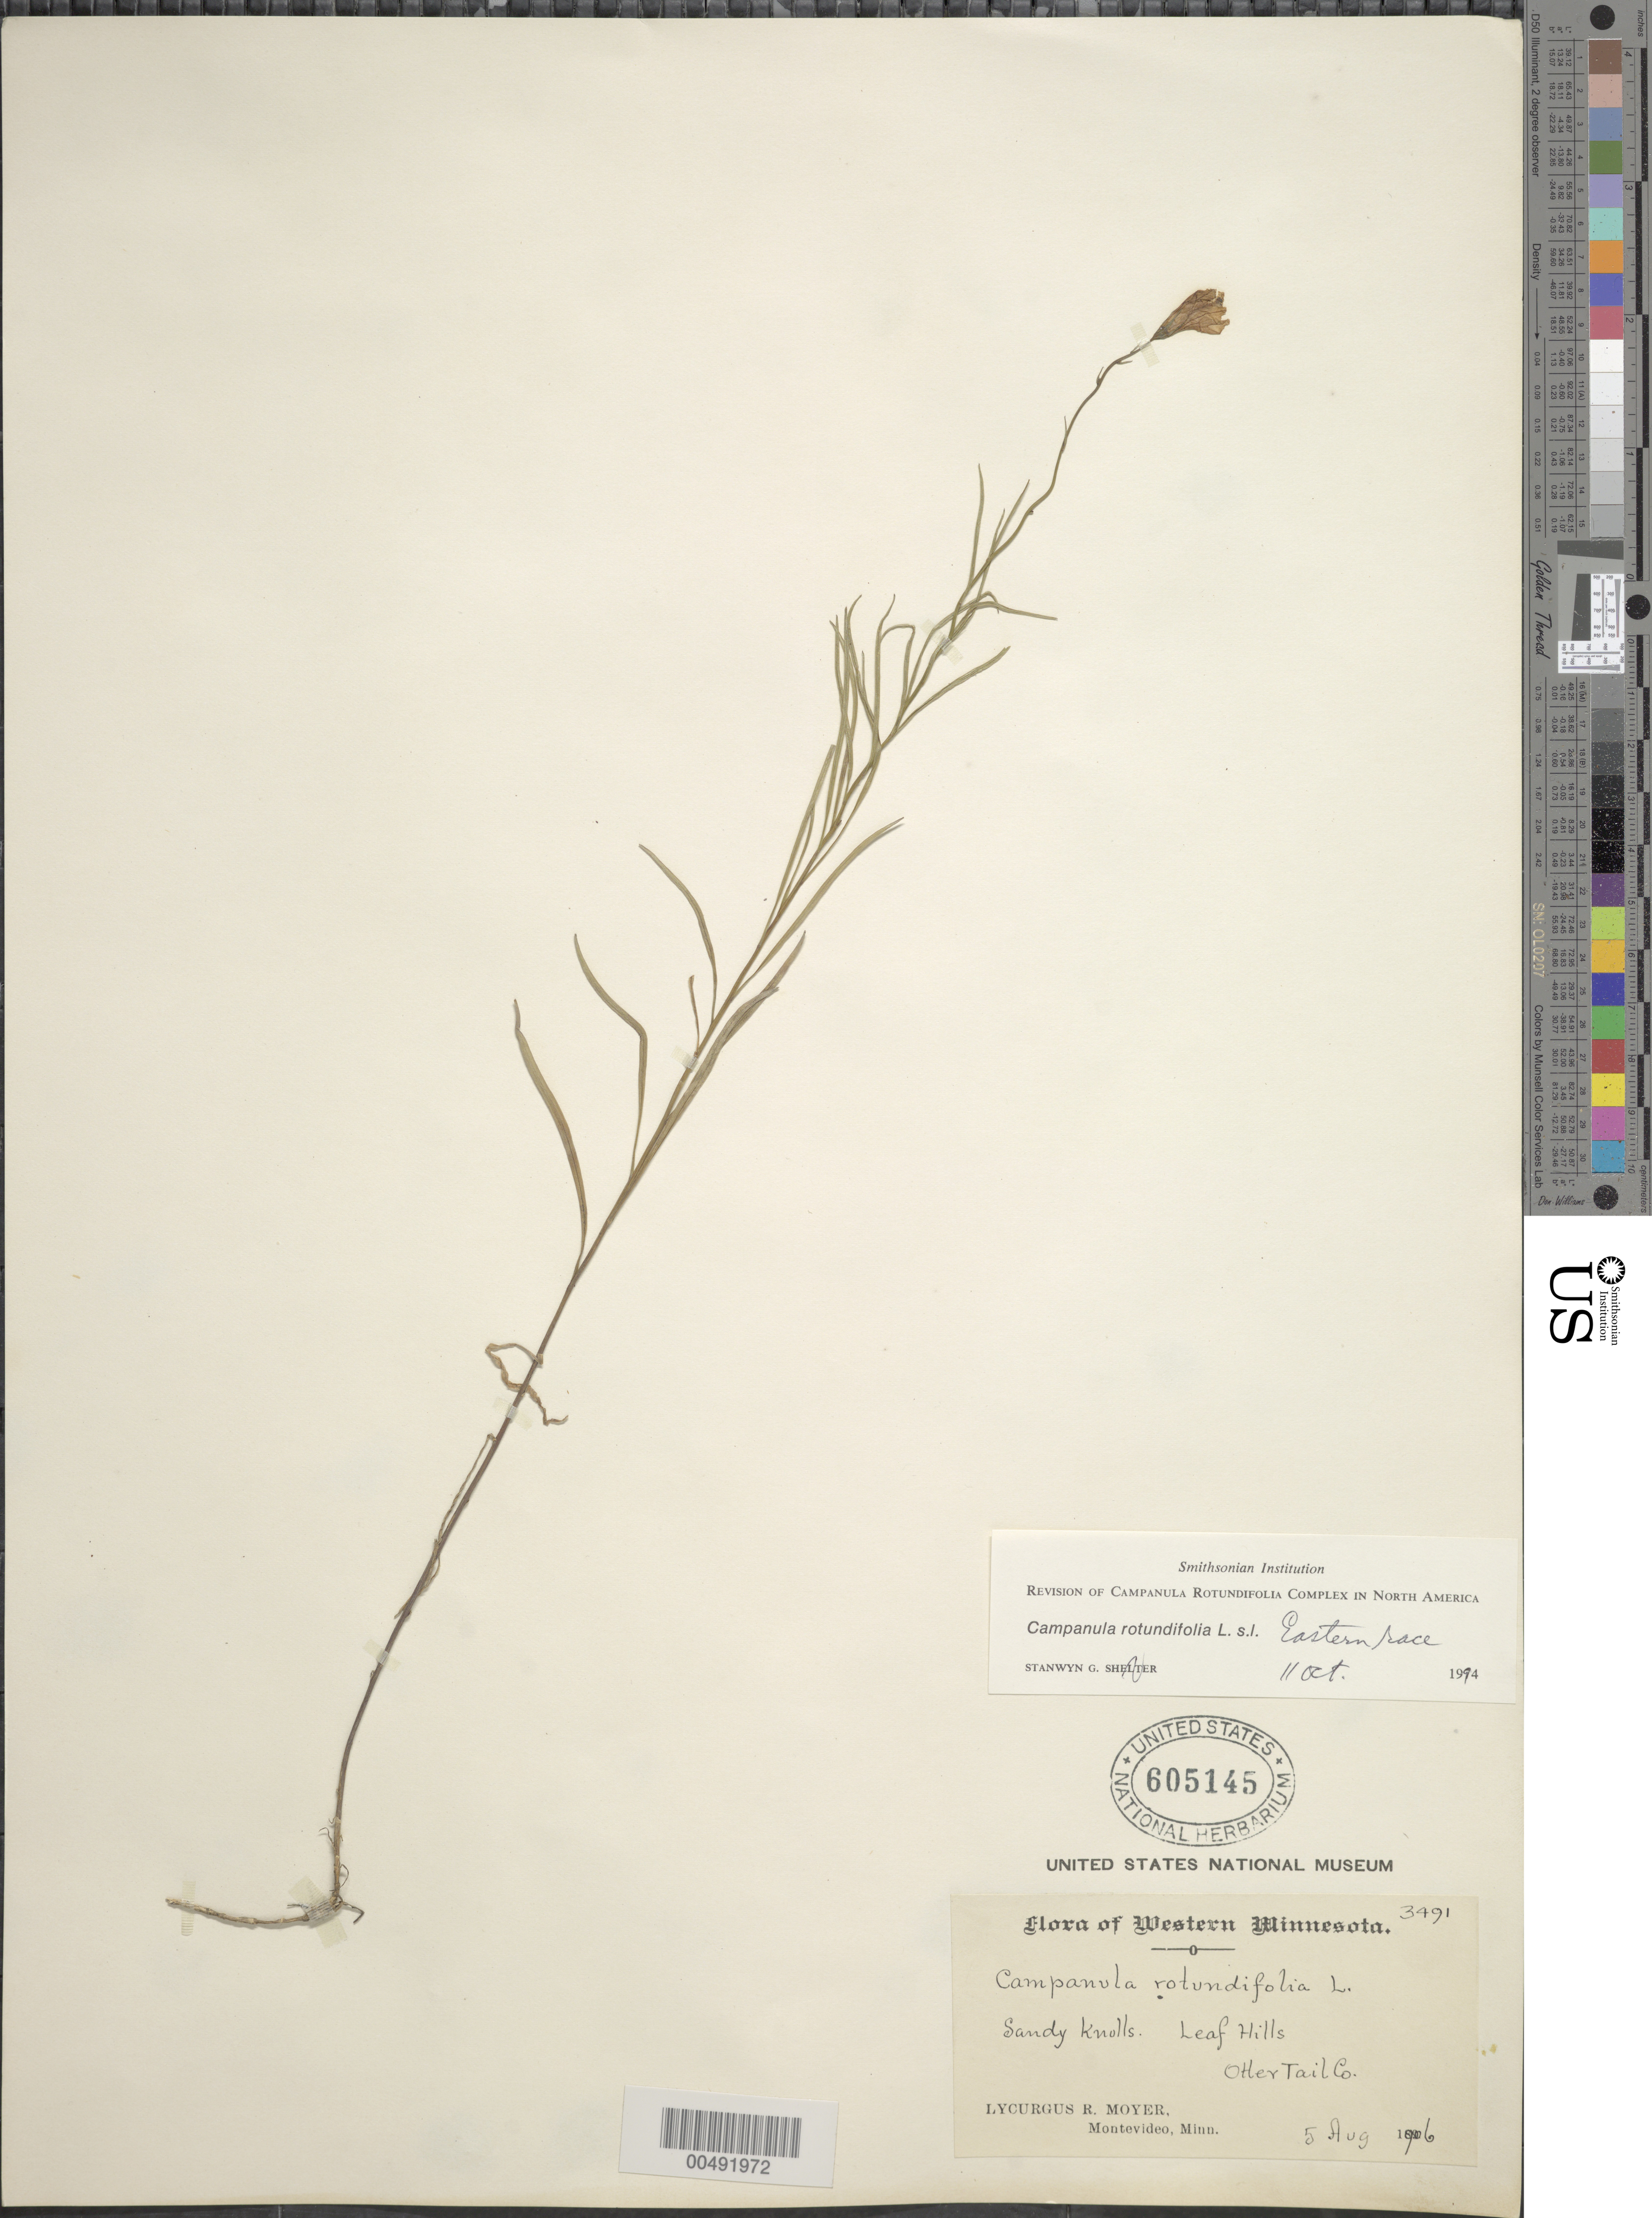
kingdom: Plantae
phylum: Tracheophyta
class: Magnoliopsida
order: Asterales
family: Campanulaceae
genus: Campanula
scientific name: Campanula rotundifolia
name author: L.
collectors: L. Moyer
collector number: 3491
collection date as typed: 05 Aug 1906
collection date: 1906-08-05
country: United States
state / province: Minnesota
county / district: Otter Tail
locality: Leaf Hills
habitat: sandy knolls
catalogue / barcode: US 605145